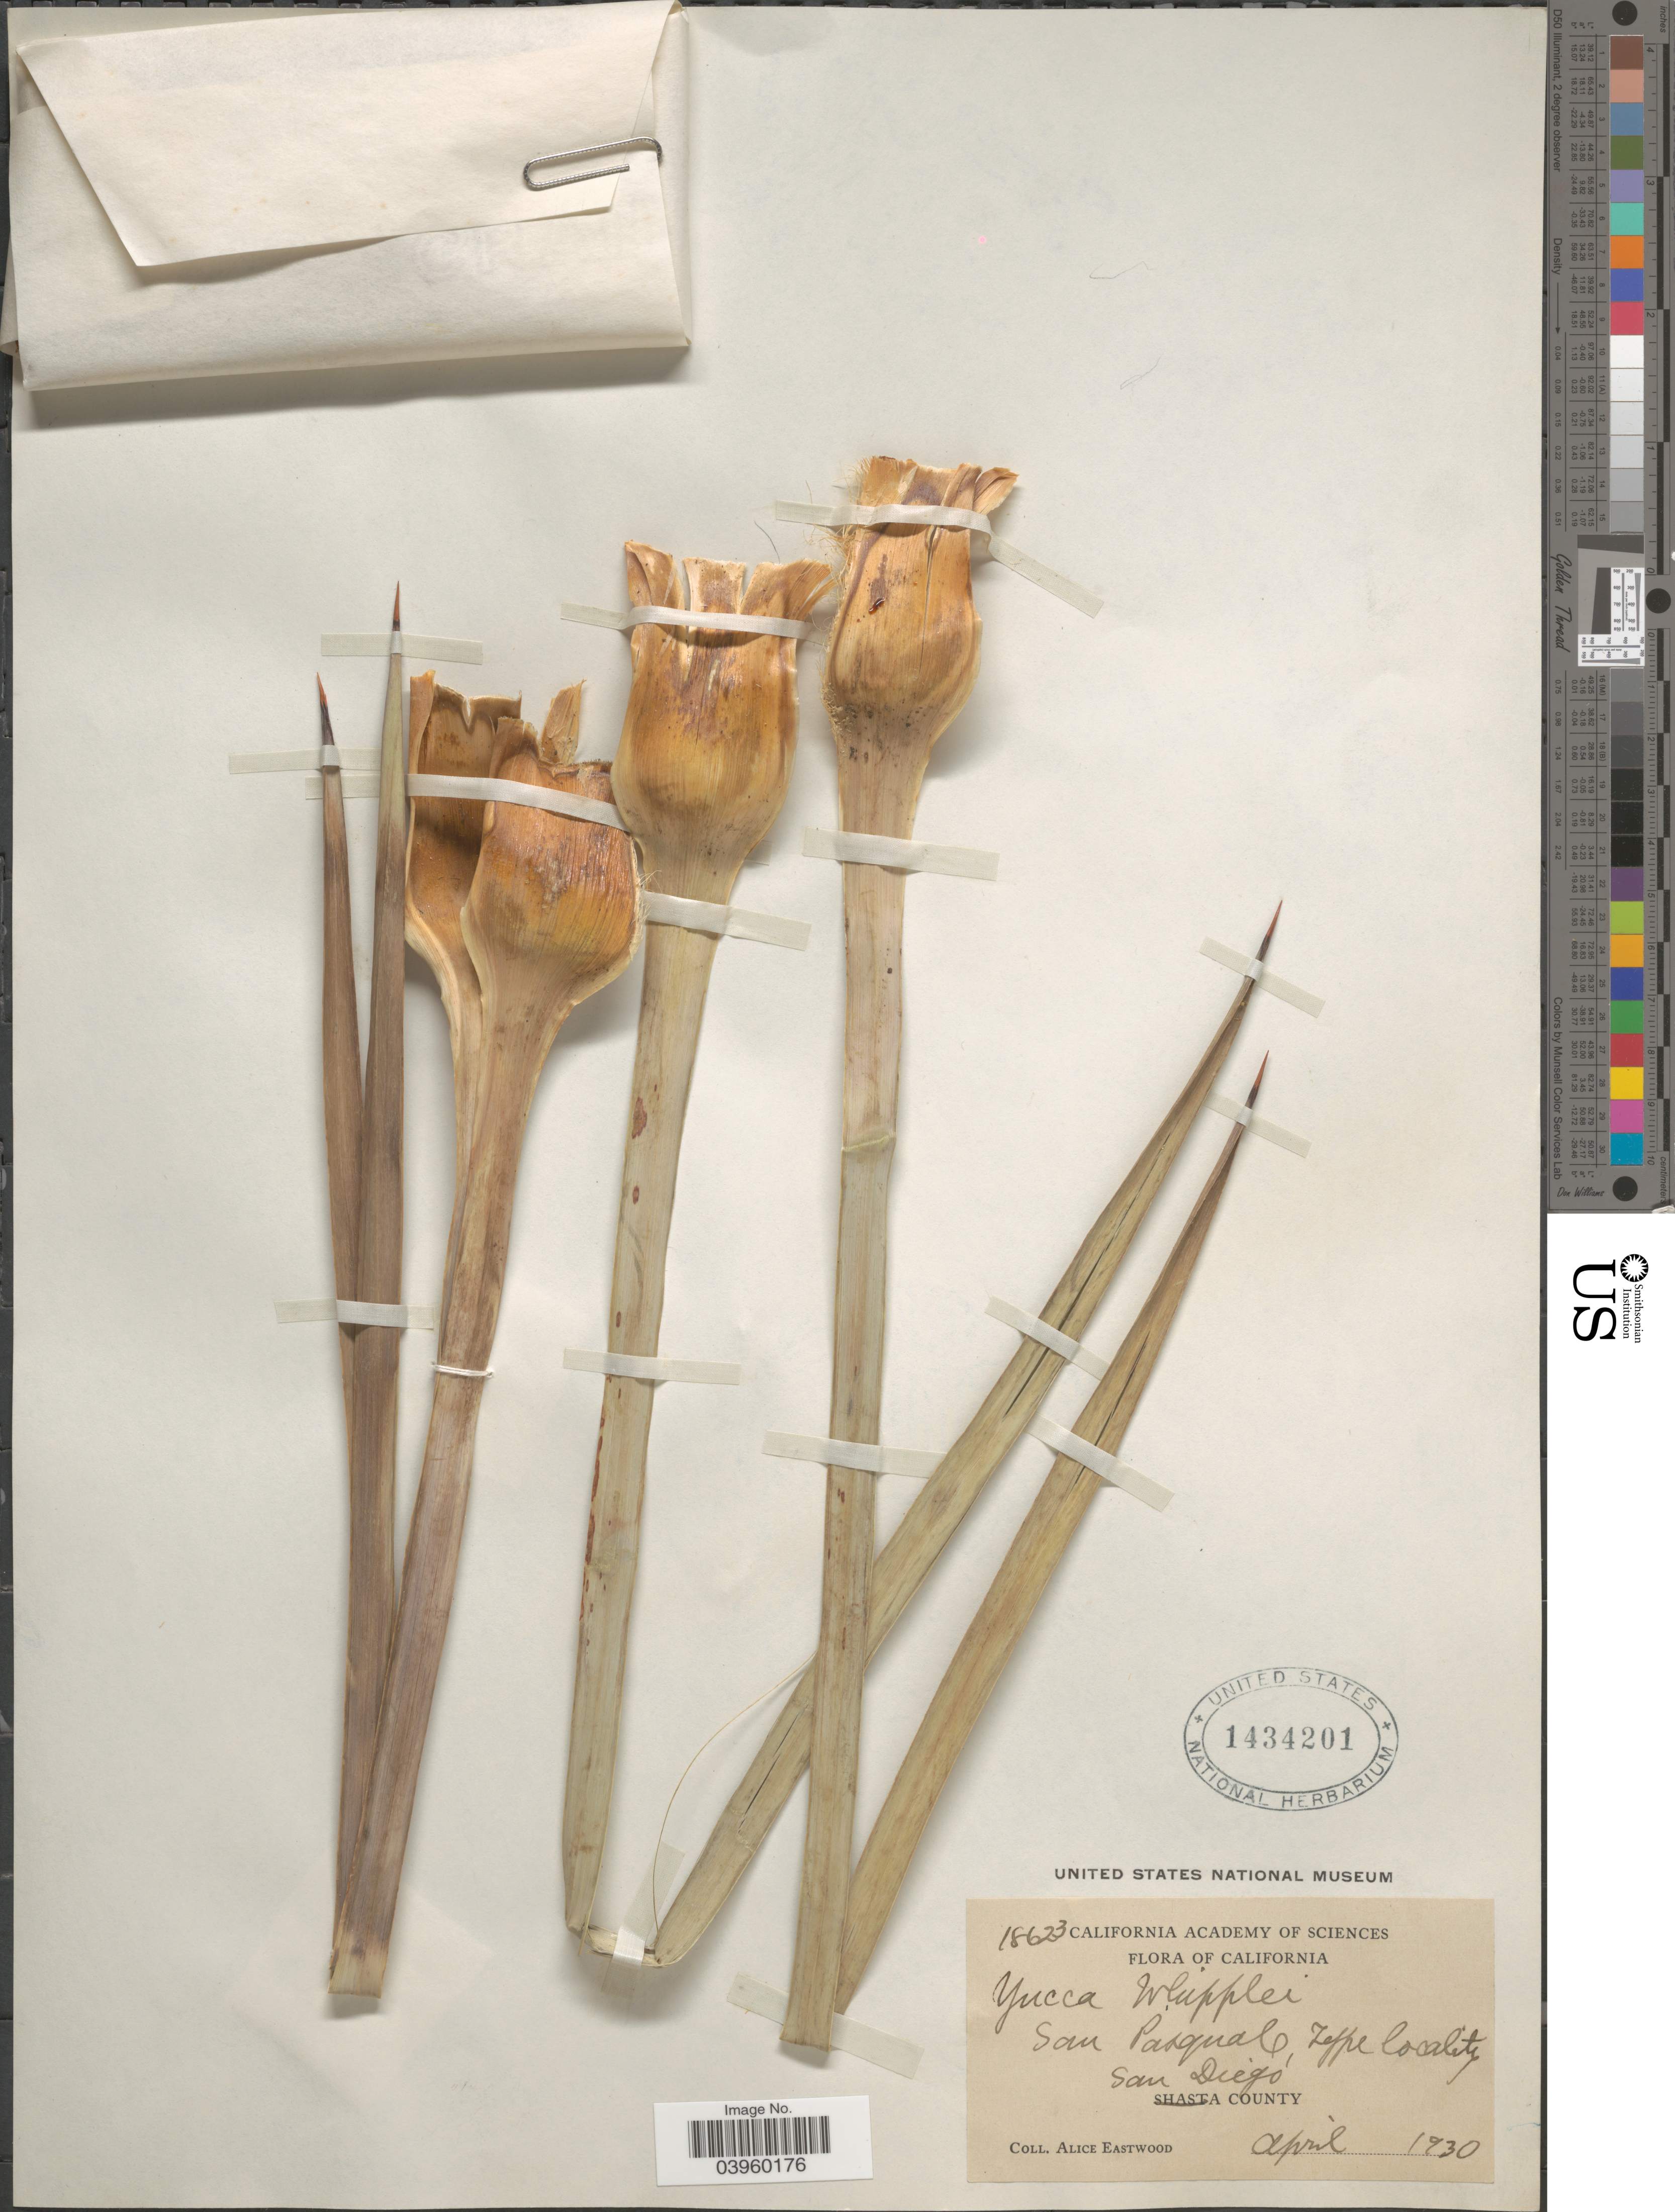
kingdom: Plantae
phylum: Tracheophyta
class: Liliopsida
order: Asparagales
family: Asparagaceae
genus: Yucca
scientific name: Yucca whipplei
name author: Torr.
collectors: A. Eastwood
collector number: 18623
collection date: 1930-04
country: United States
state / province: California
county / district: San Diego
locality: San Pasqual. San Diego County.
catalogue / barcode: US 1434201